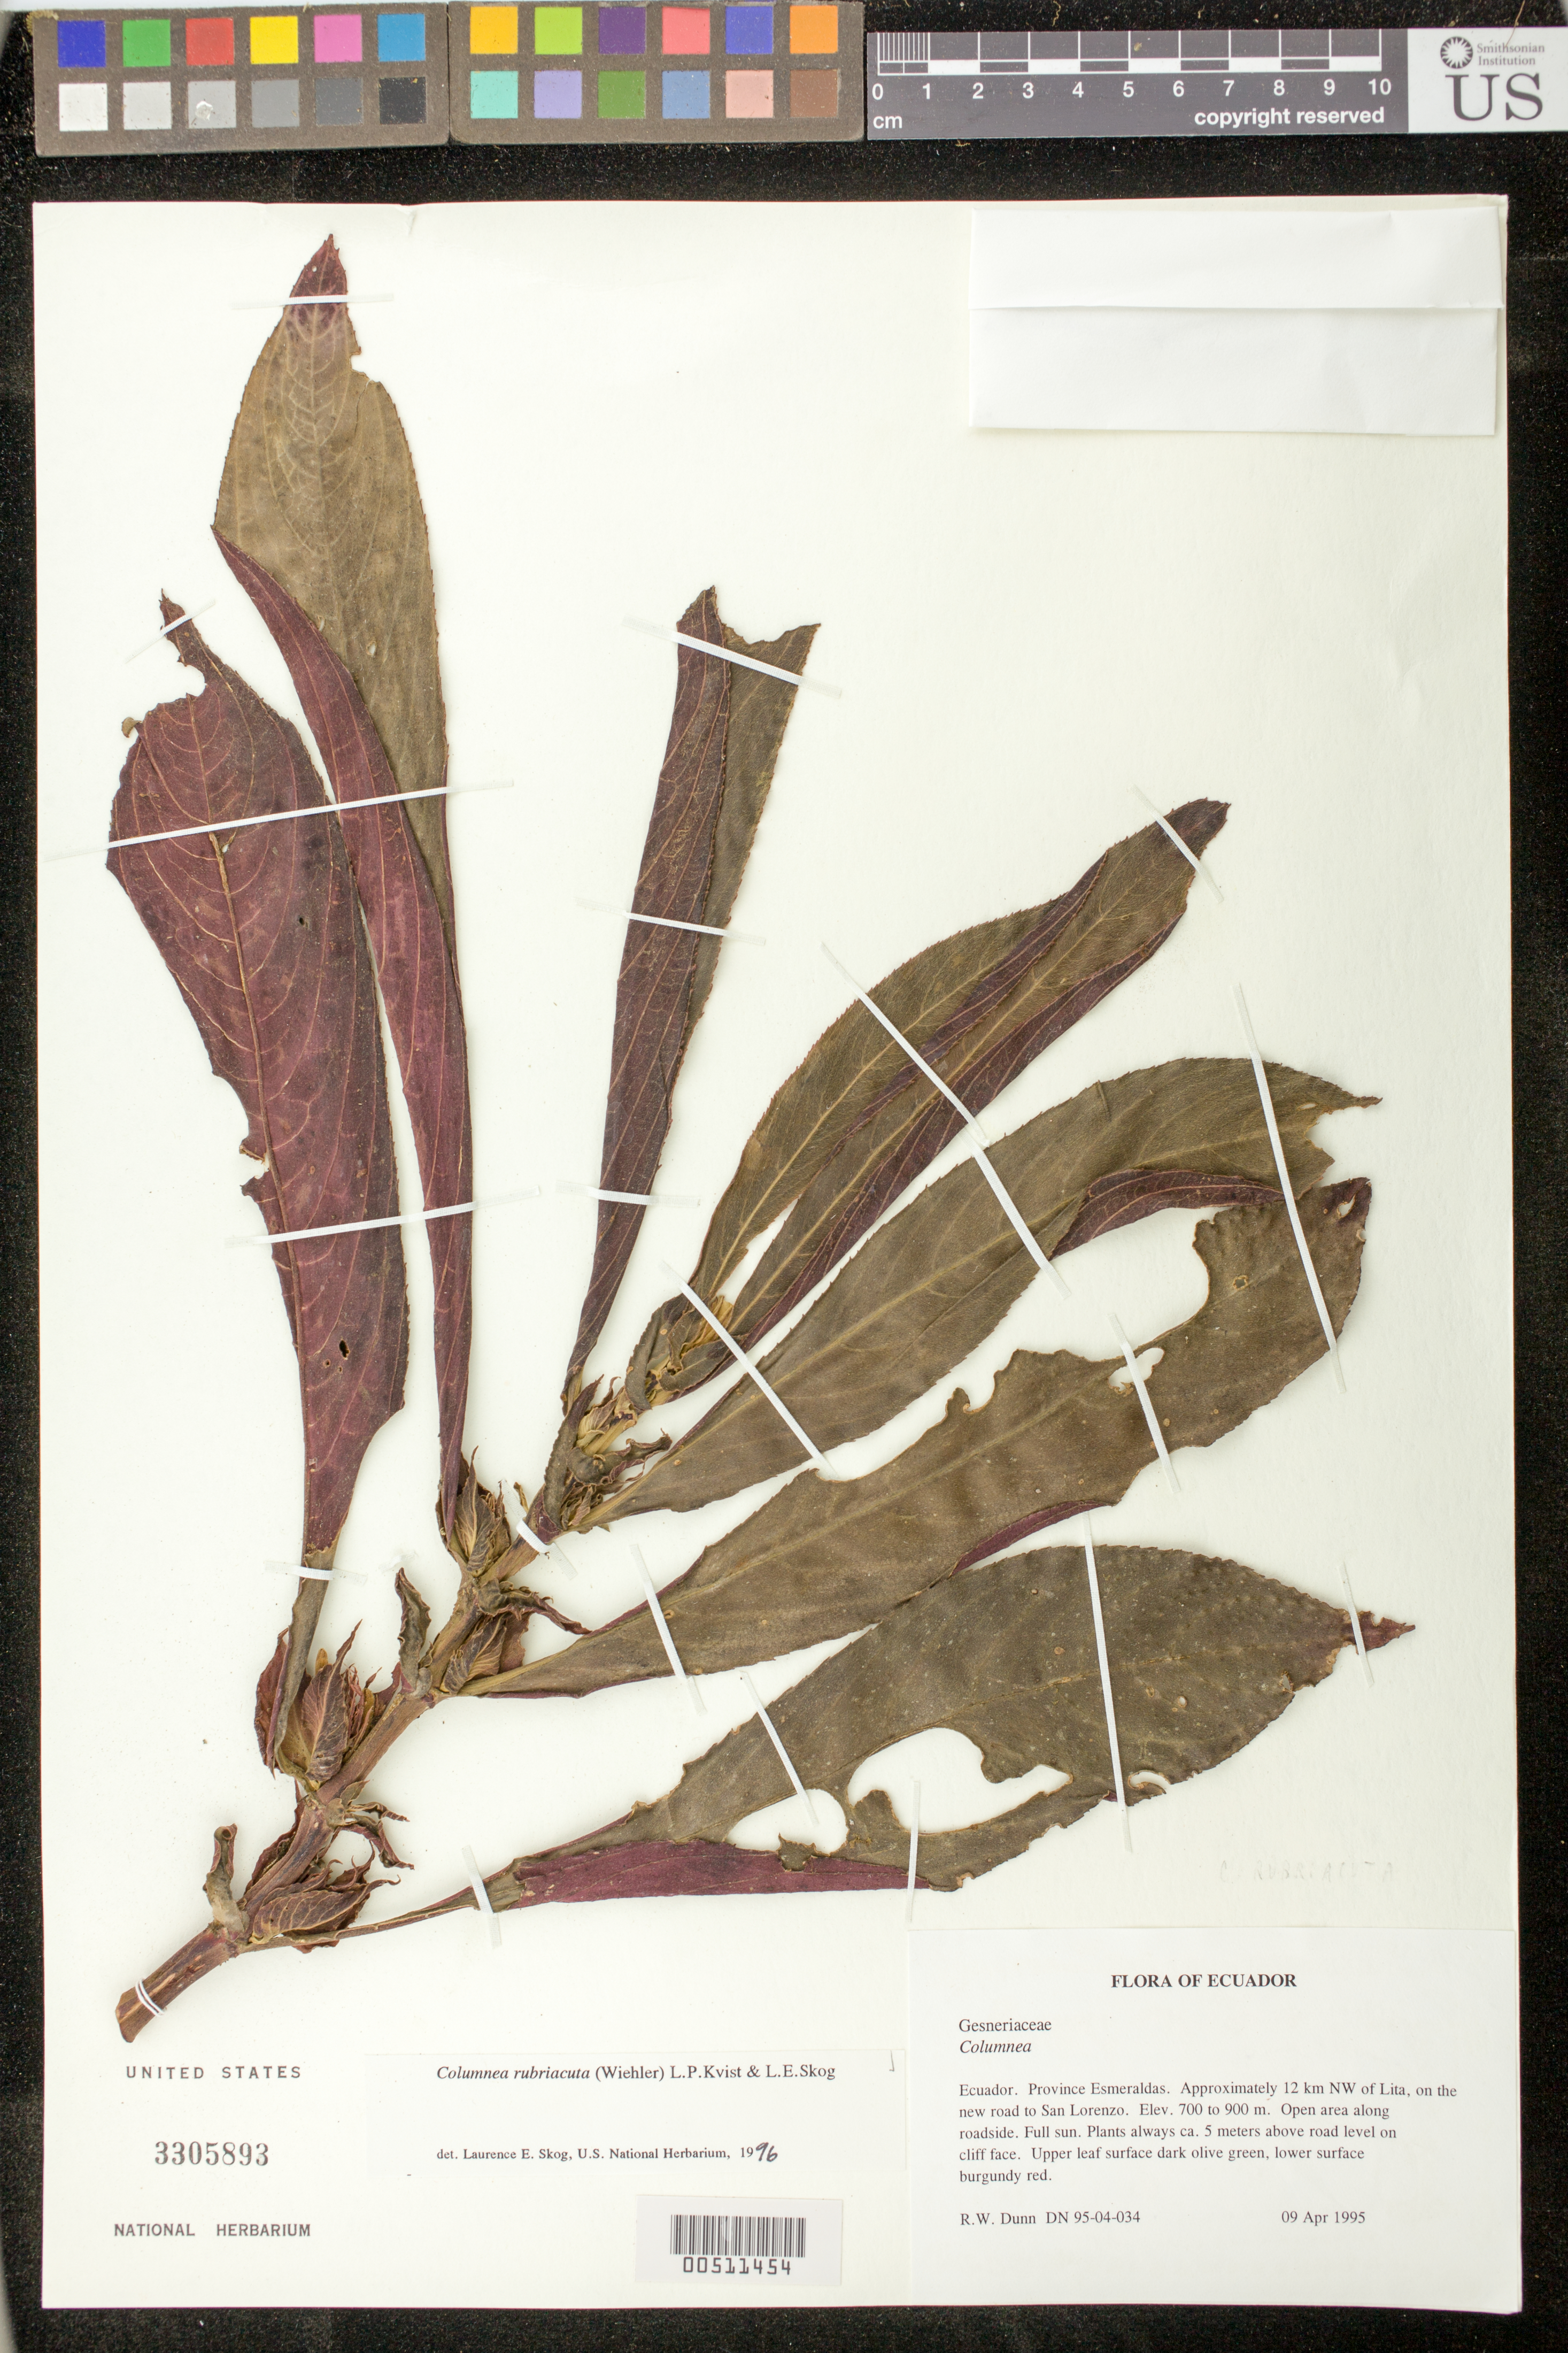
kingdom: Plantae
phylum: Tracheophyta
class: Magnoliopsida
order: Lamiales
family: Gesneriaceae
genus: Columnea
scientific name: Columnea rubriacuta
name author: (Wiehler) L.P. Kvist & L.E. Skog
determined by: Skog, Laurence E.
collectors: R. Dunn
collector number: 9504034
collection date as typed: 09 Apr 1995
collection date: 1995-04-09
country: Ecuador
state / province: Esmeraldas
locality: Approx. 12 km NW of Lita, on the new road to San Lorenzo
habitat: Open area along roadside; full sun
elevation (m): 700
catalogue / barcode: US 3305893